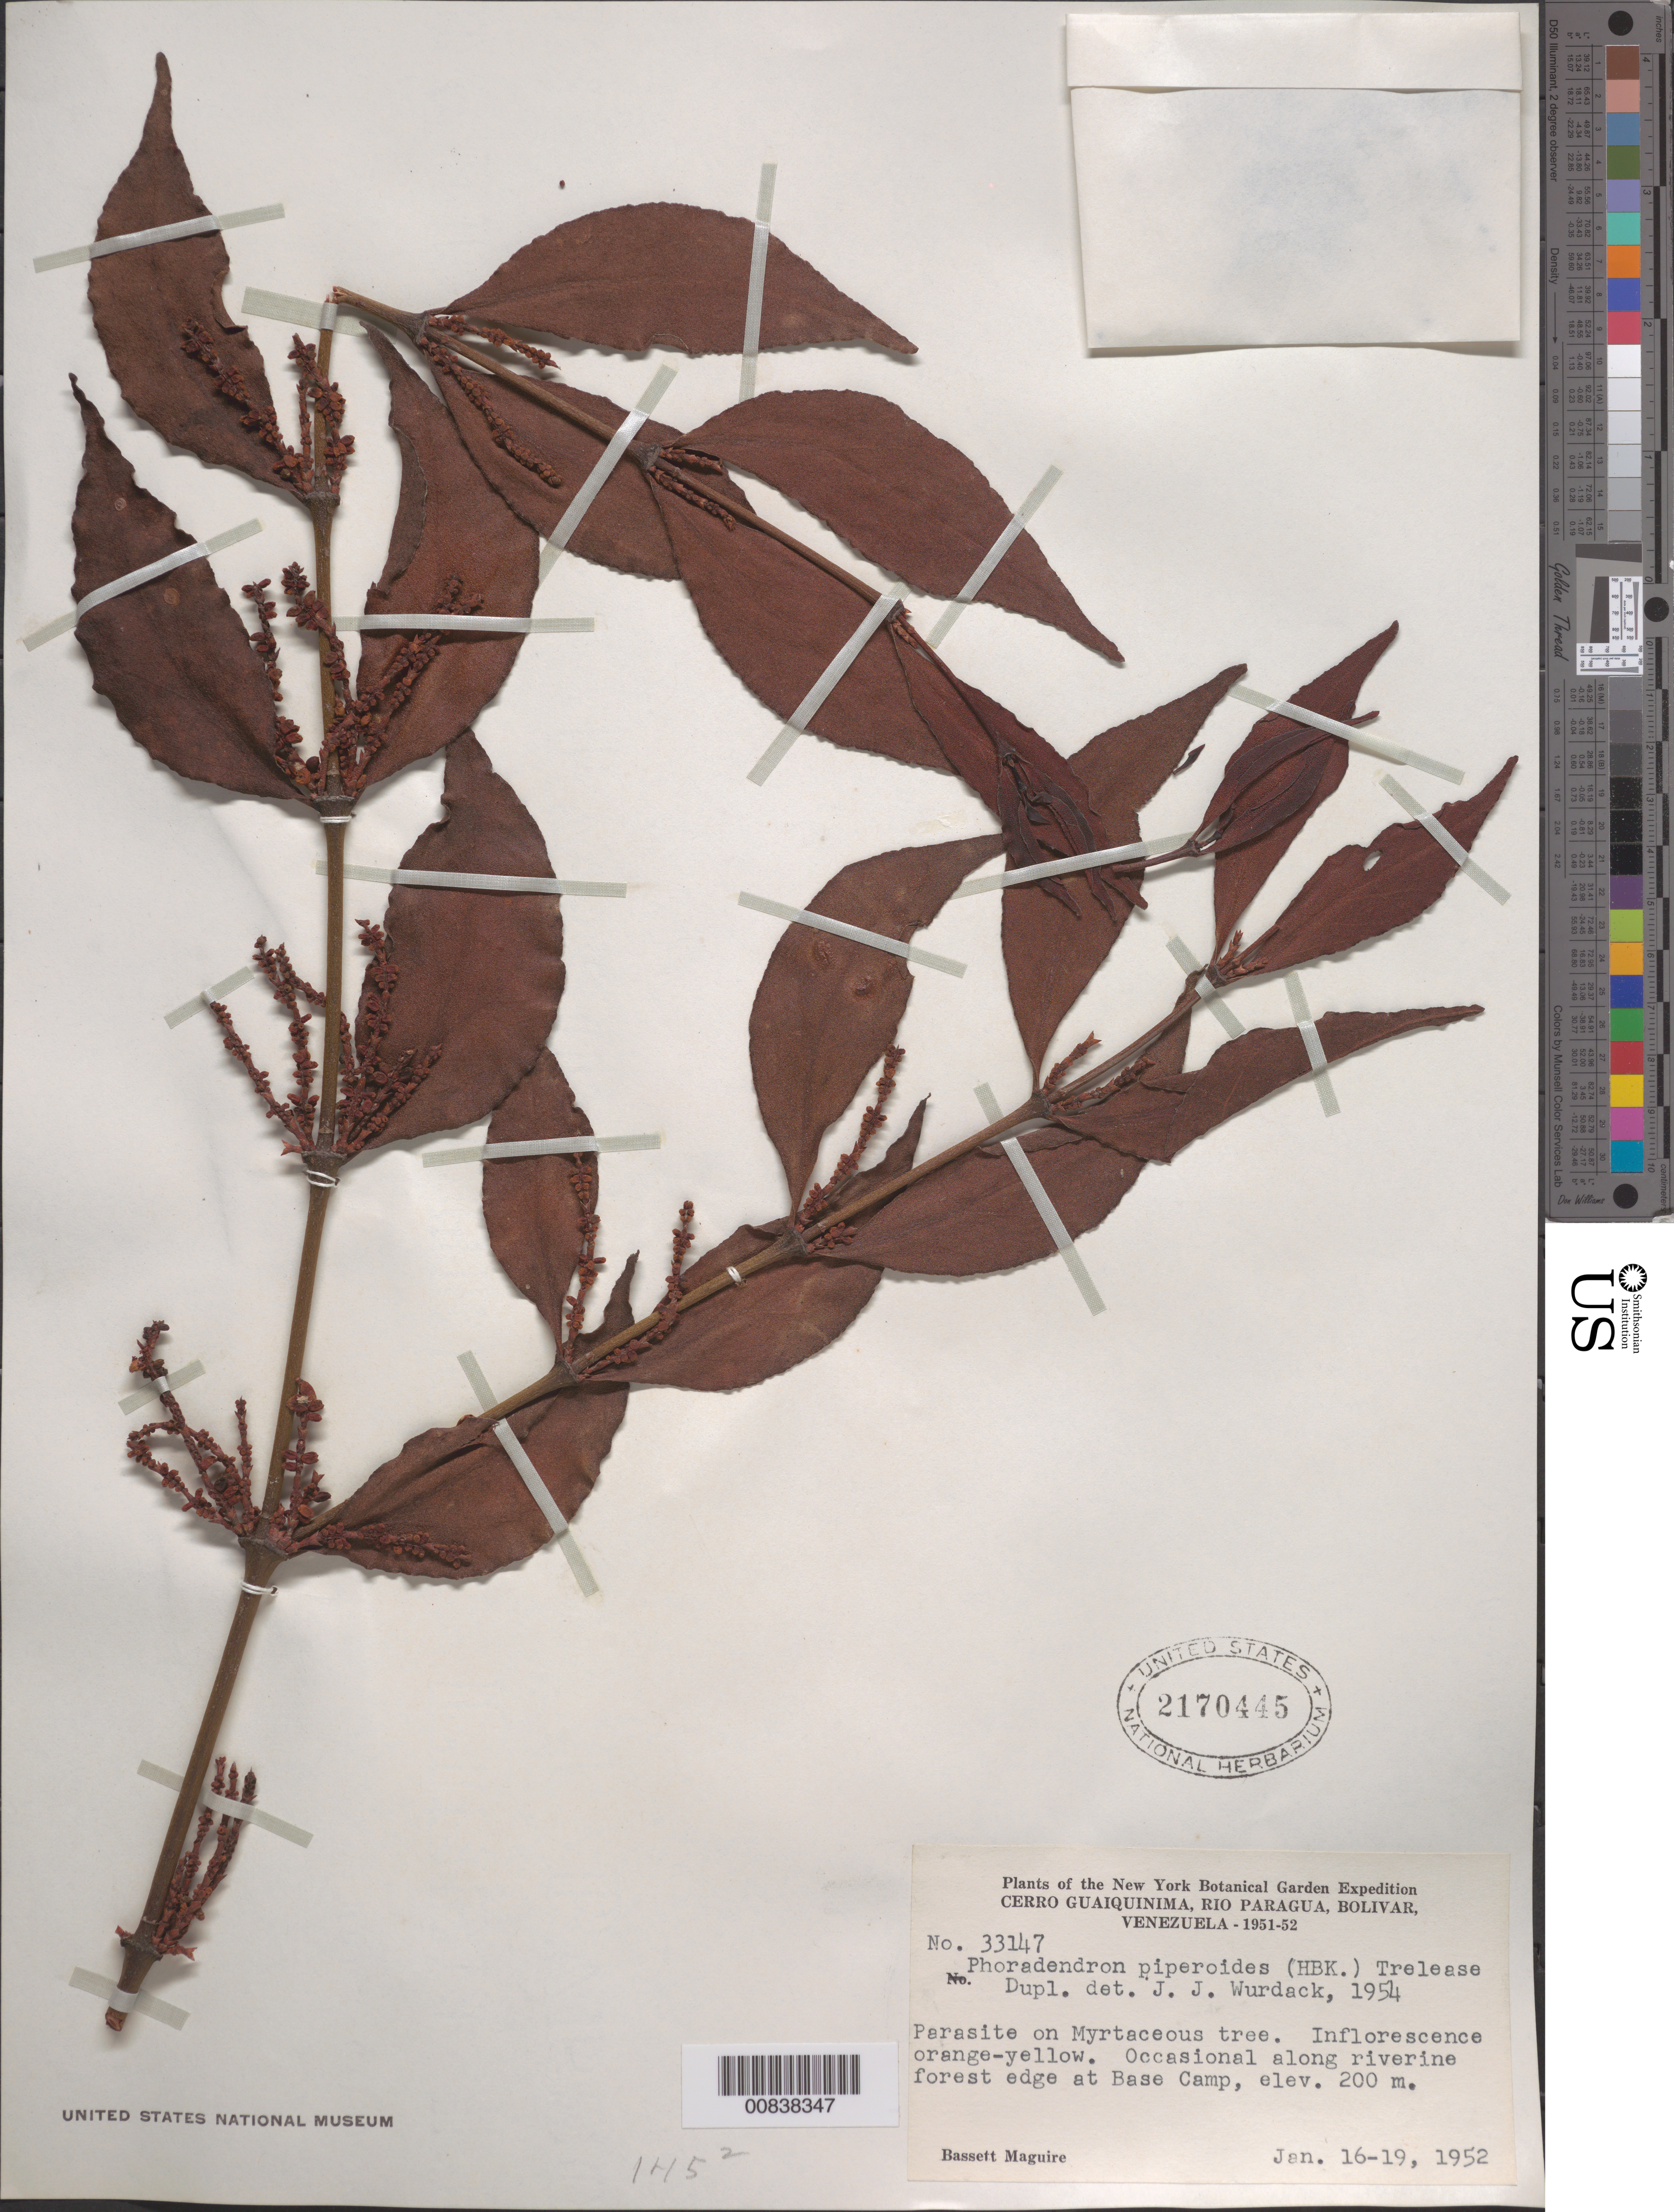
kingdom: Plantae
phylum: Tracheophyta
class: Magnoliopsida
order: Santalales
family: Viscaceae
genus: Phoradendron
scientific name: Phoradendron piperoides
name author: (Kunth) Trel.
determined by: Wurdack, John J., (US), US (UNITED STATES)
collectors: B. Maguire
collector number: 33147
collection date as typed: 16-Jan-52 to 19-Jan-52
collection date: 1952-01-16/1952-01-19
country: Venezuela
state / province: Bolívar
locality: Cerro Guaiquinima, Río Paragua, Base Camp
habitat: On Myrtaceous tree; along riverine forest edge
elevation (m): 200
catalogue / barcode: US 2170445